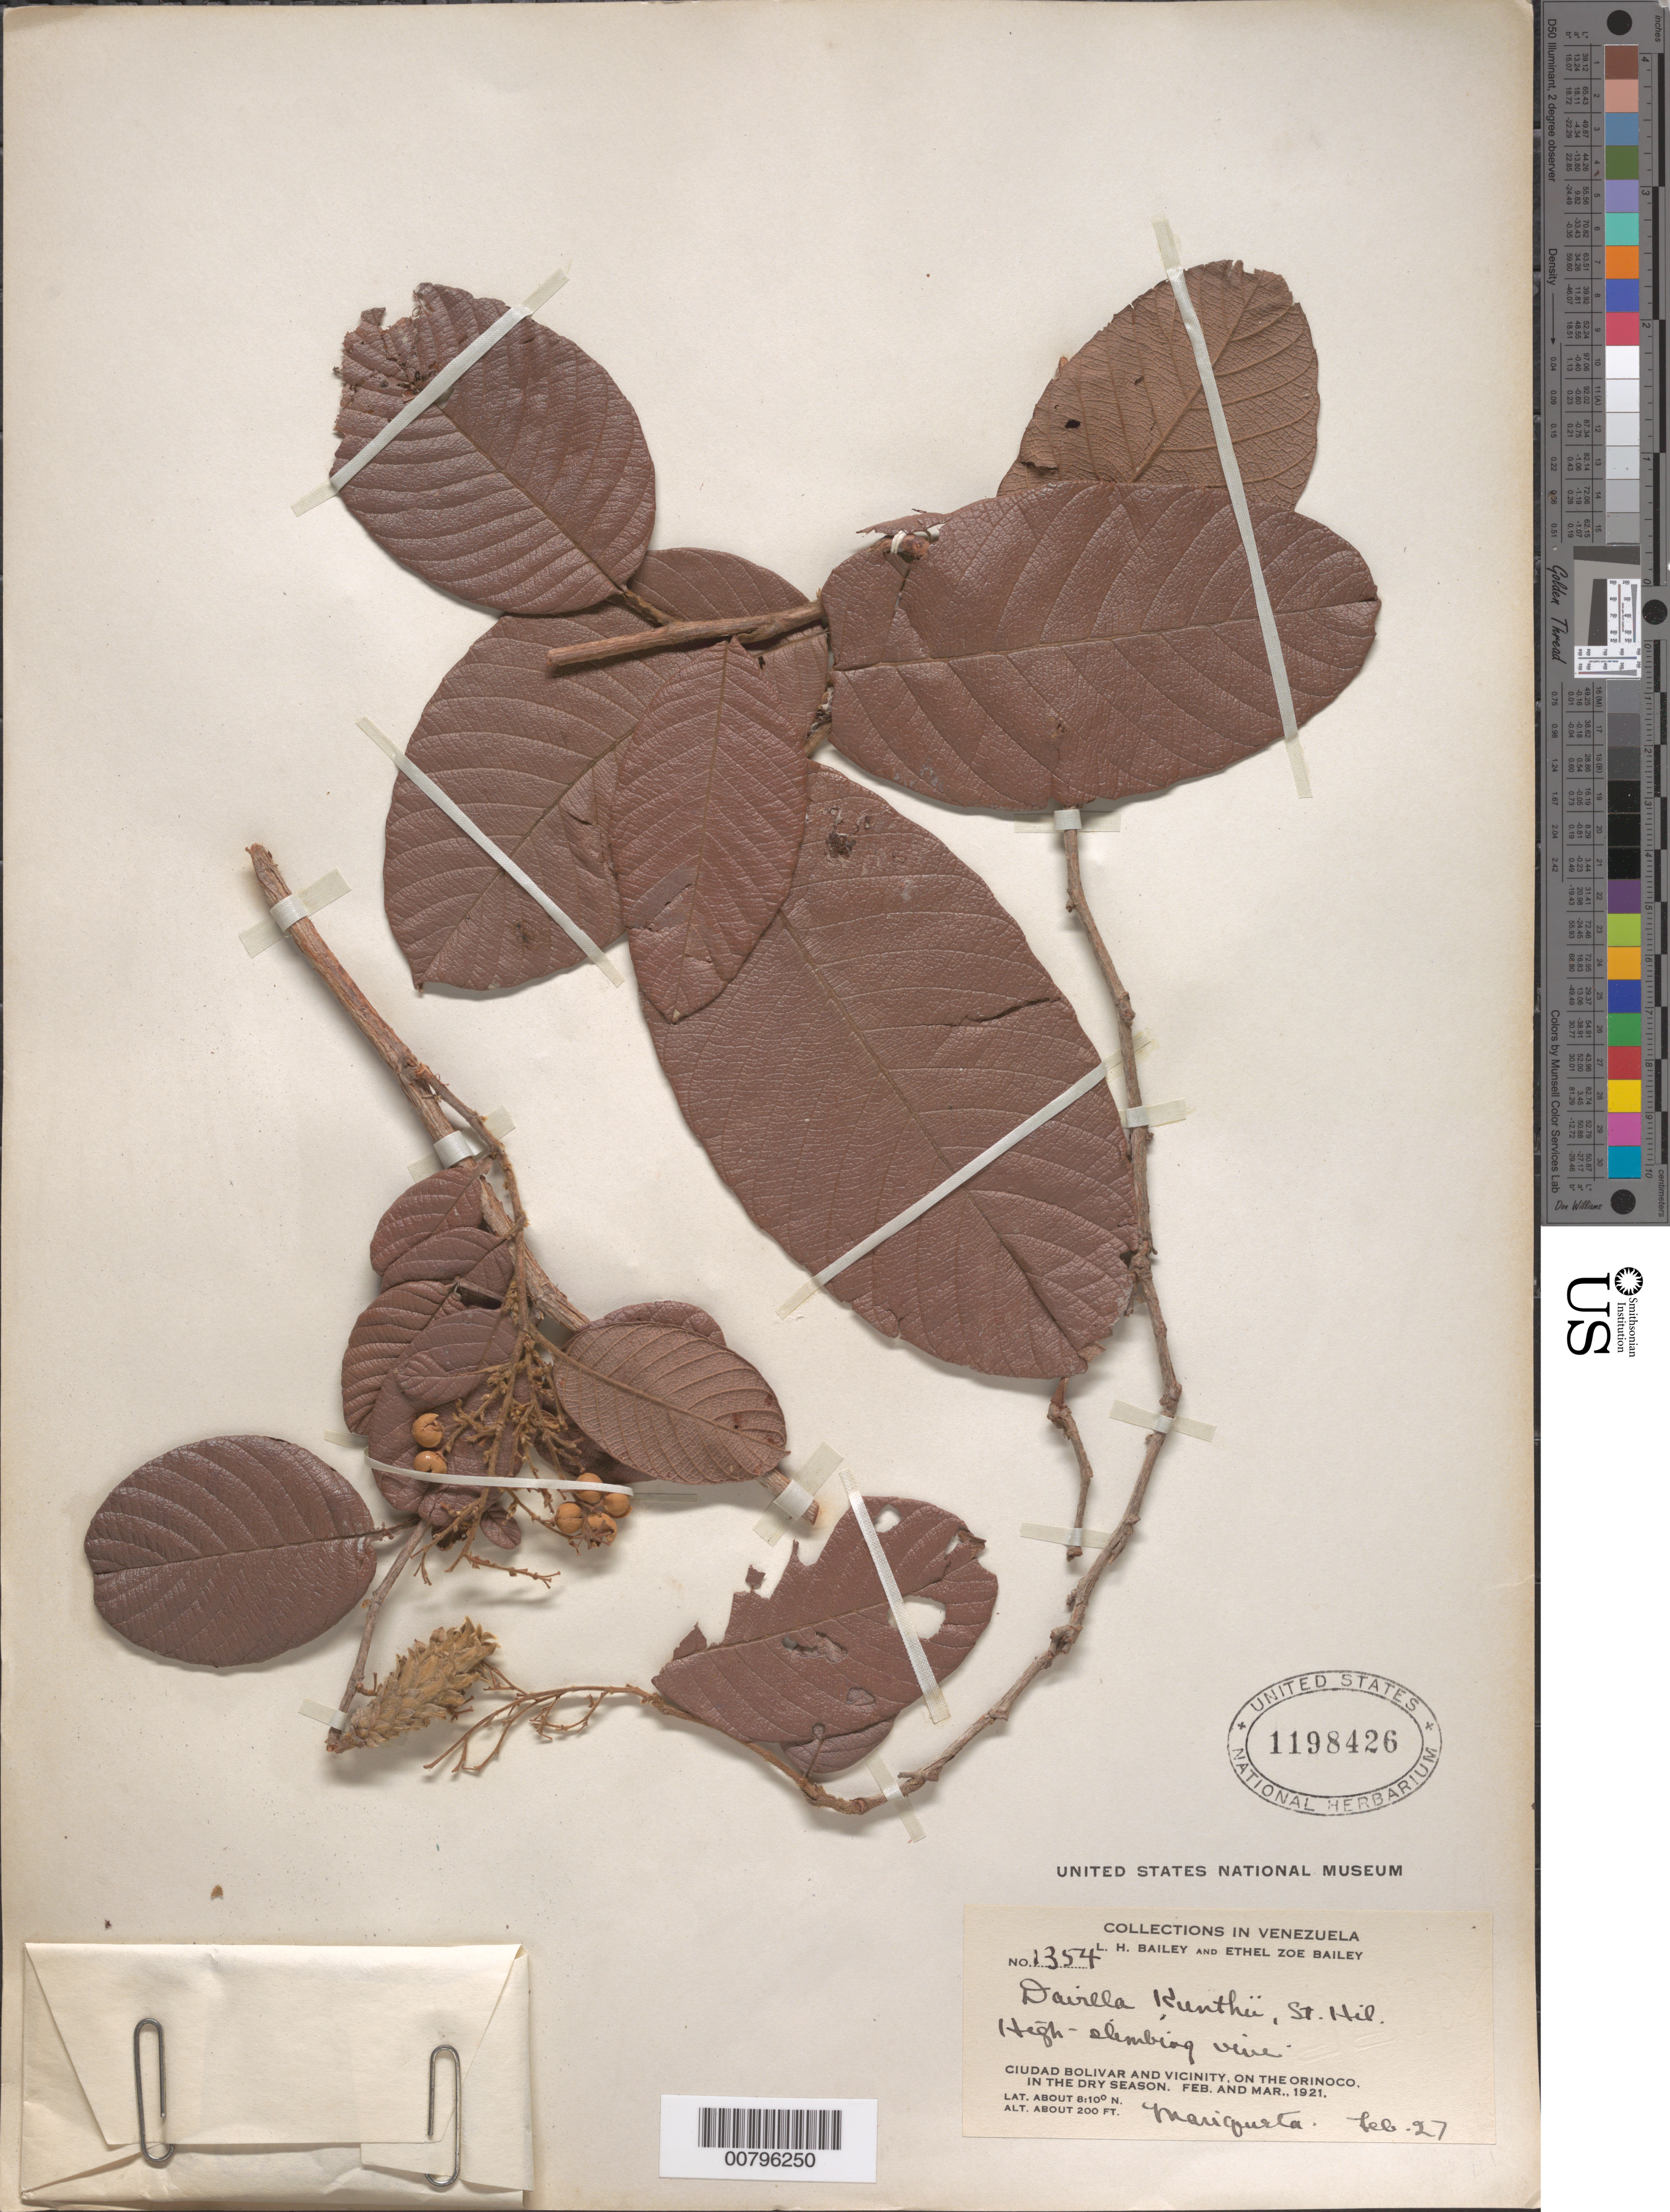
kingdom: Plantae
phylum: Tracheophyta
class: Magnoliopsida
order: Dilleniales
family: Dilleniaceae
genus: Davilla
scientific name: Davilla kunthii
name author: A. St.-Hil.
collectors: L. H. Bailey & E. Z. Bailey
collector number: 1354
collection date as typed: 27-Feb-21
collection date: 1921-02-27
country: Venezuela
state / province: Bolívar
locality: Ciudad Bolívar and vicinity, Orinoco R.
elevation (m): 61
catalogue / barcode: US 1198426